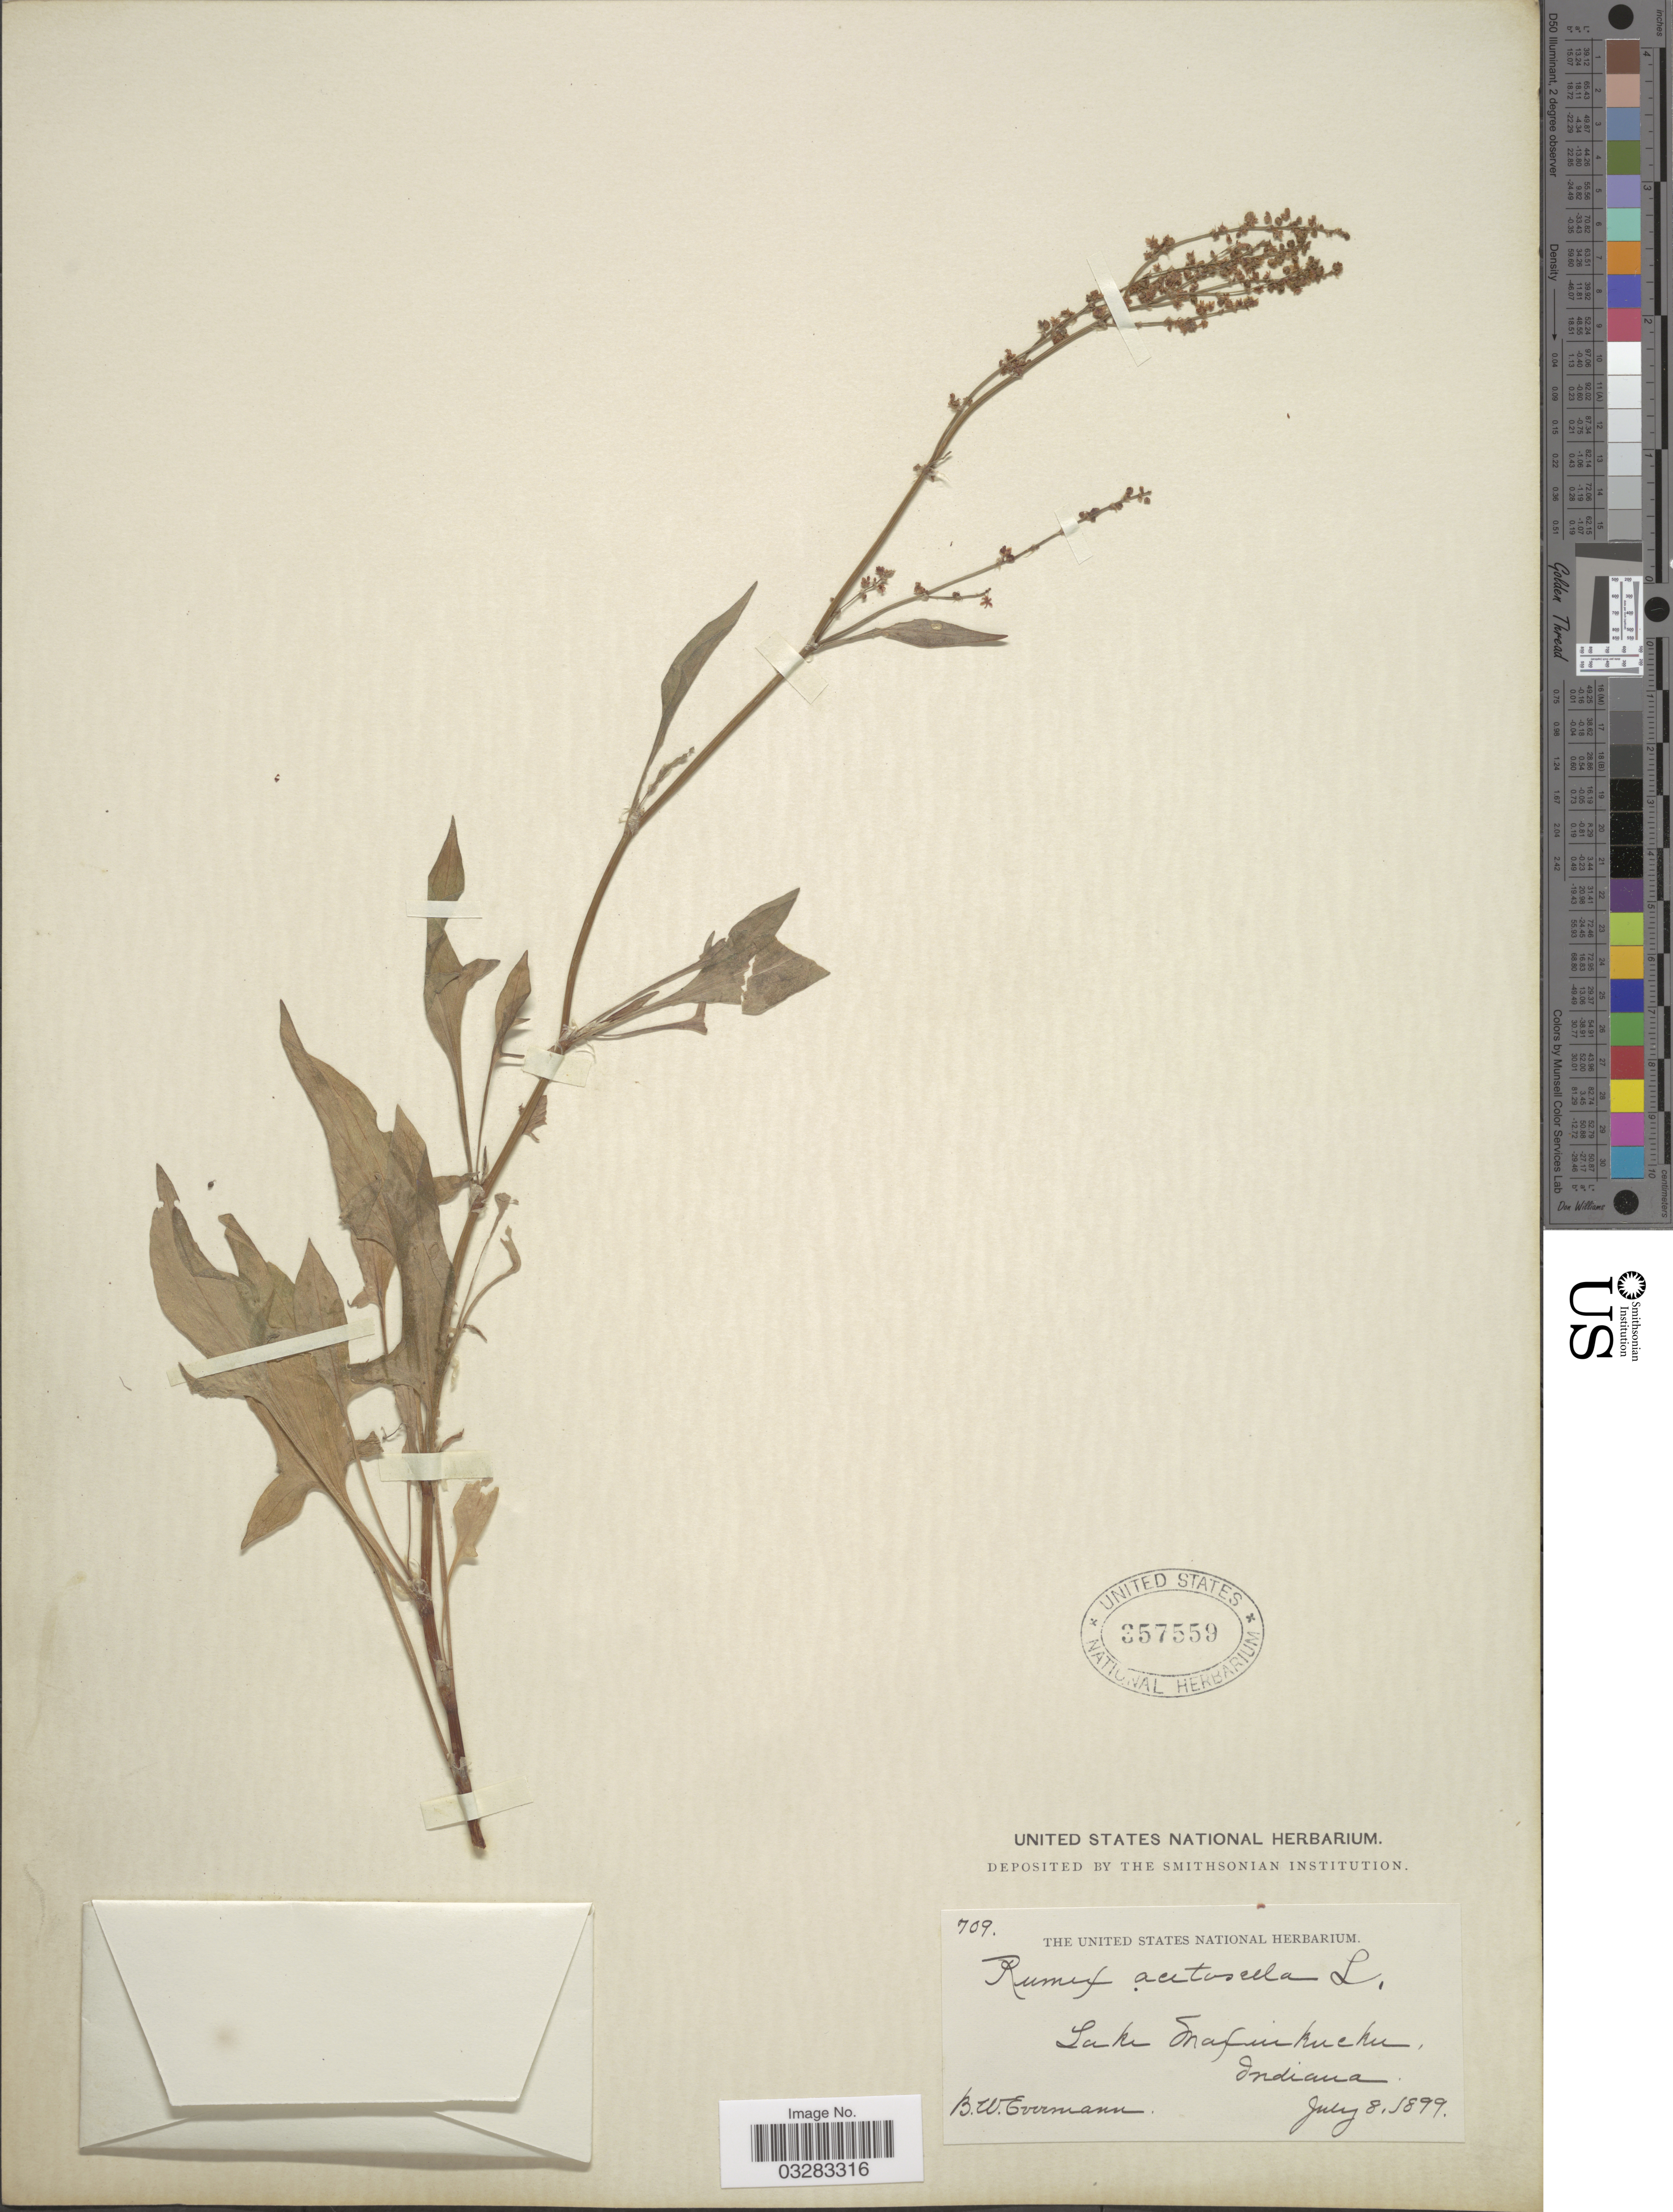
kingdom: Plantae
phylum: Tracheophyta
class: Magnoliopsida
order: Caryophyllales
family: Polygonaceae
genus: Rumex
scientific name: Rumex acetosella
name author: L.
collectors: B. W. Evermann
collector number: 709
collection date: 1899-07-08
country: United States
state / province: Indiana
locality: Lake Maxinkuckee.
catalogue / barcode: US 357559